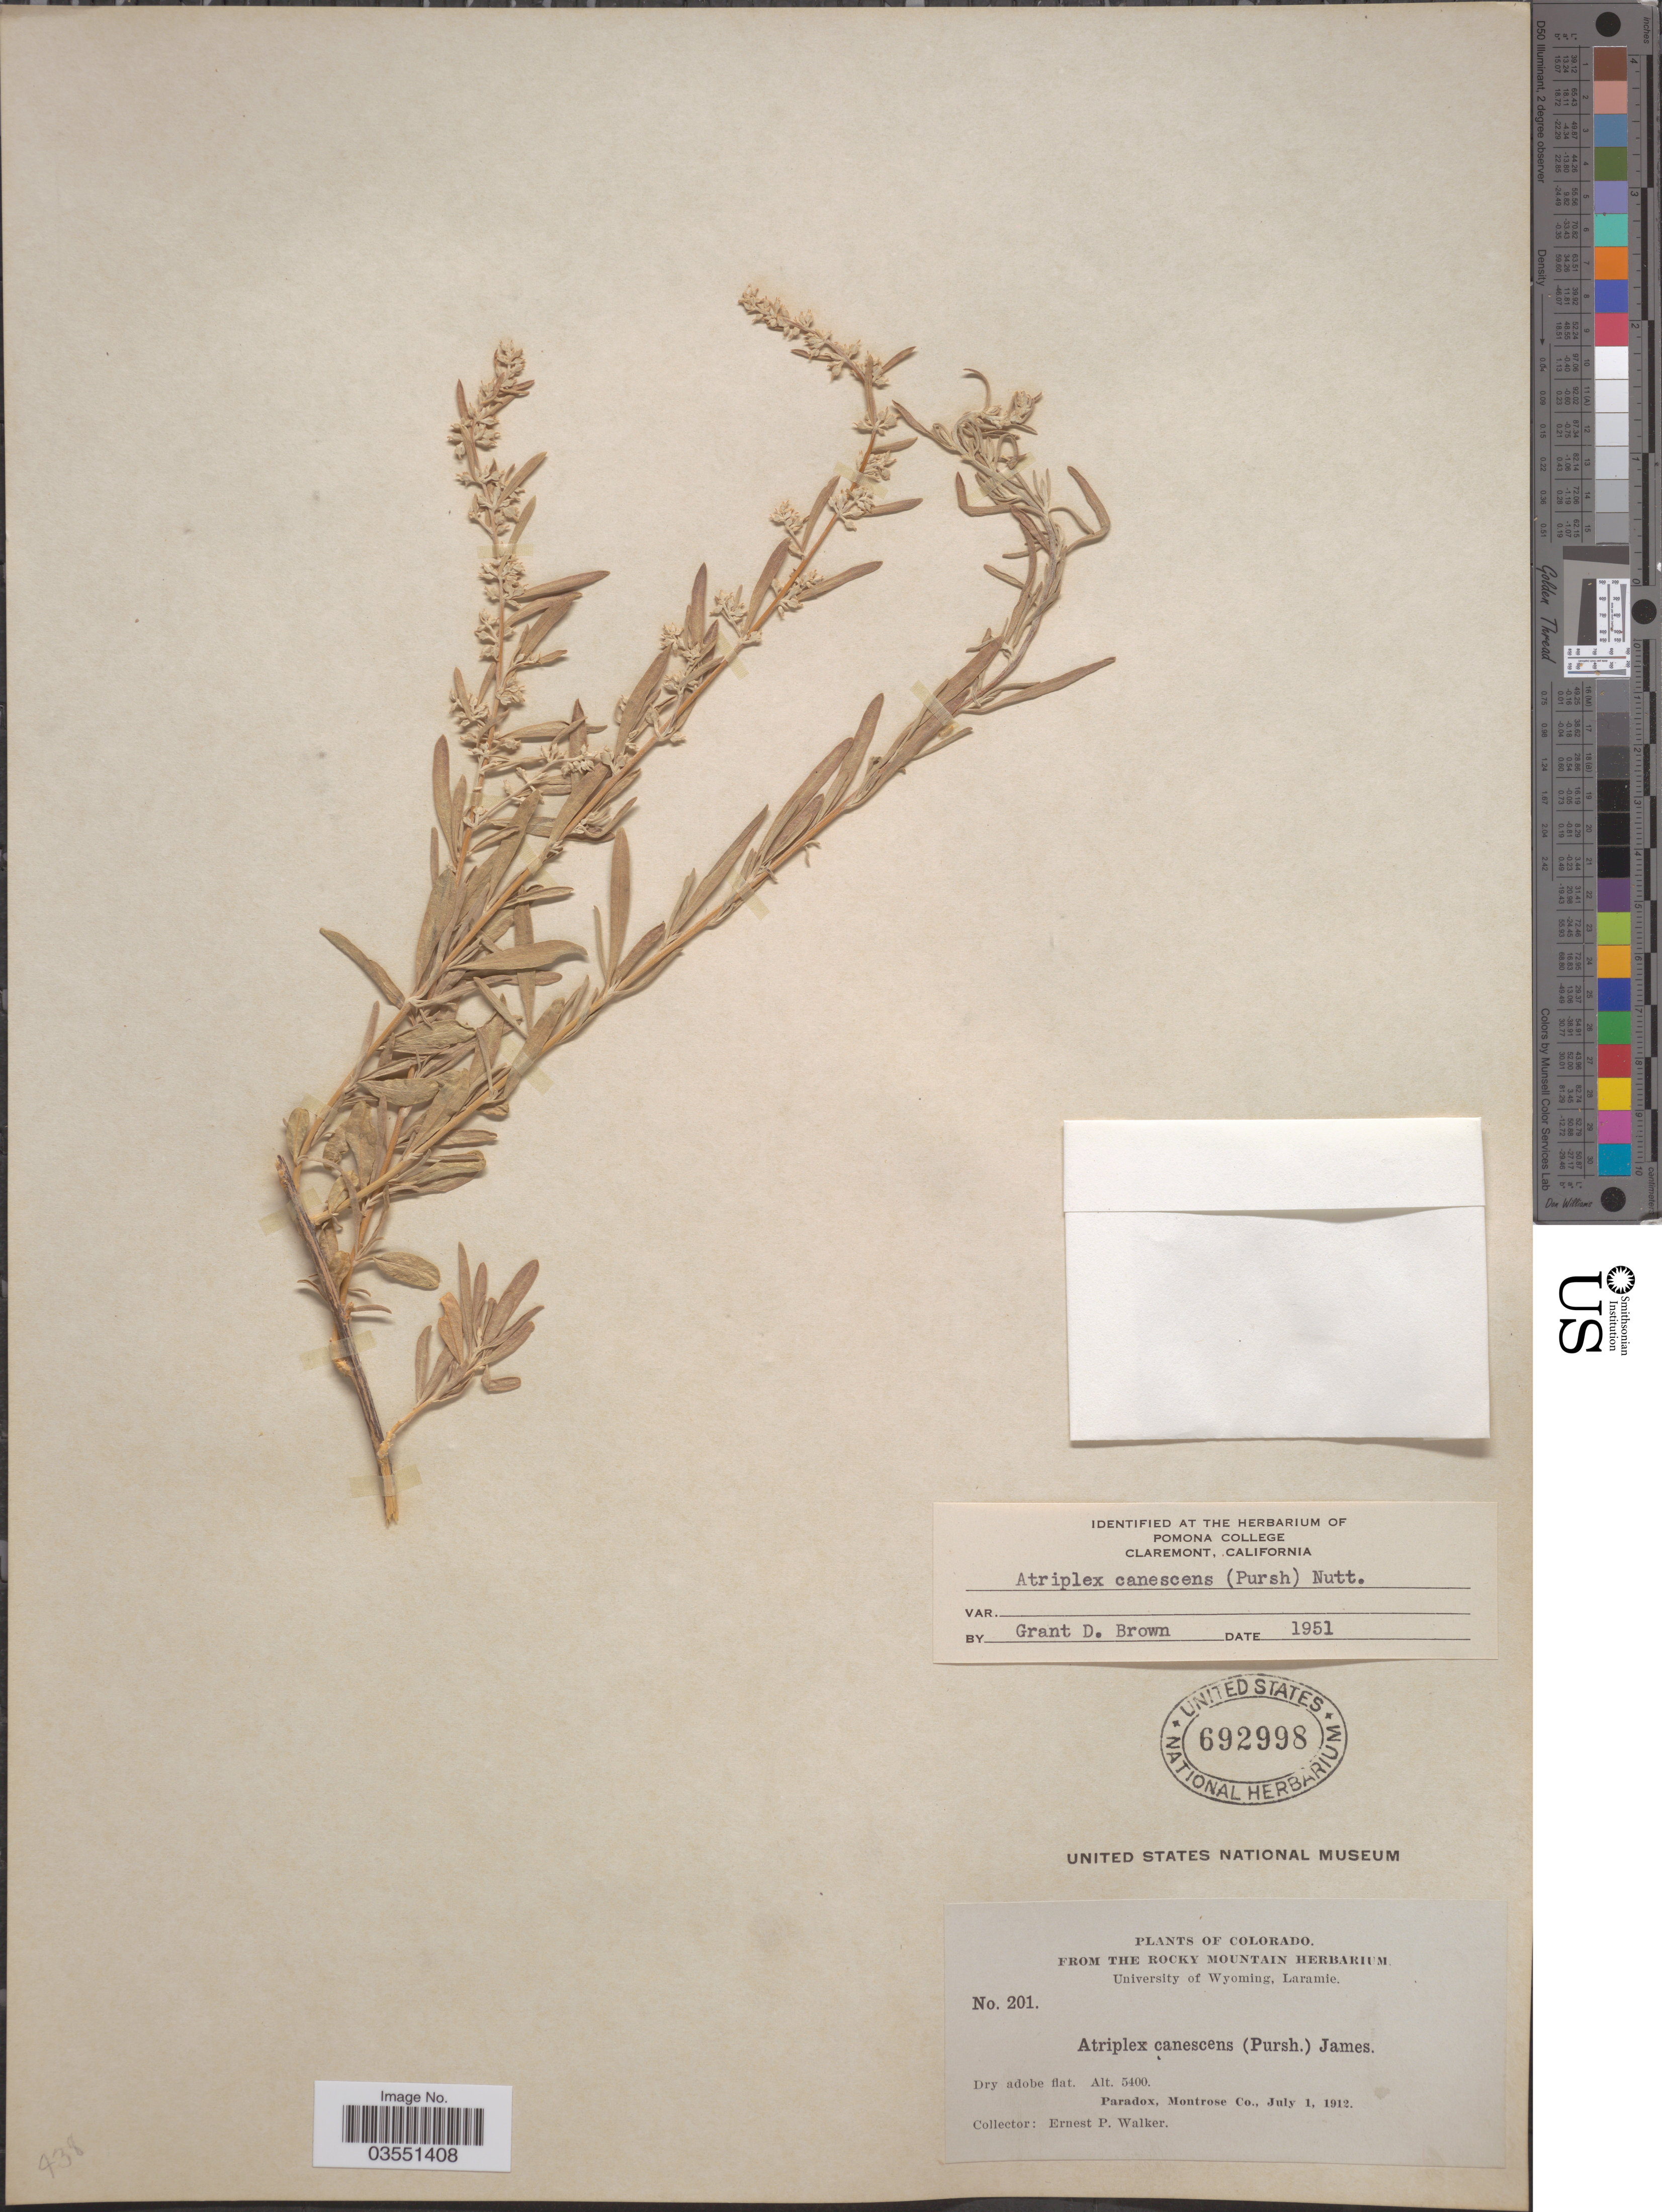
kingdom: Plantae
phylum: Tracheophyta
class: Magnoliopsida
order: Caryophyllales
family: Amaranthaceae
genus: Atriplex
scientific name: Atriplex canescens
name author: (Pursh) Nutt.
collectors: E. P. Walker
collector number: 201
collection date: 1912-07-01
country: United States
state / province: Colorado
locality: Paradox, Montrose Co.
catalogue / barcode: US 692998